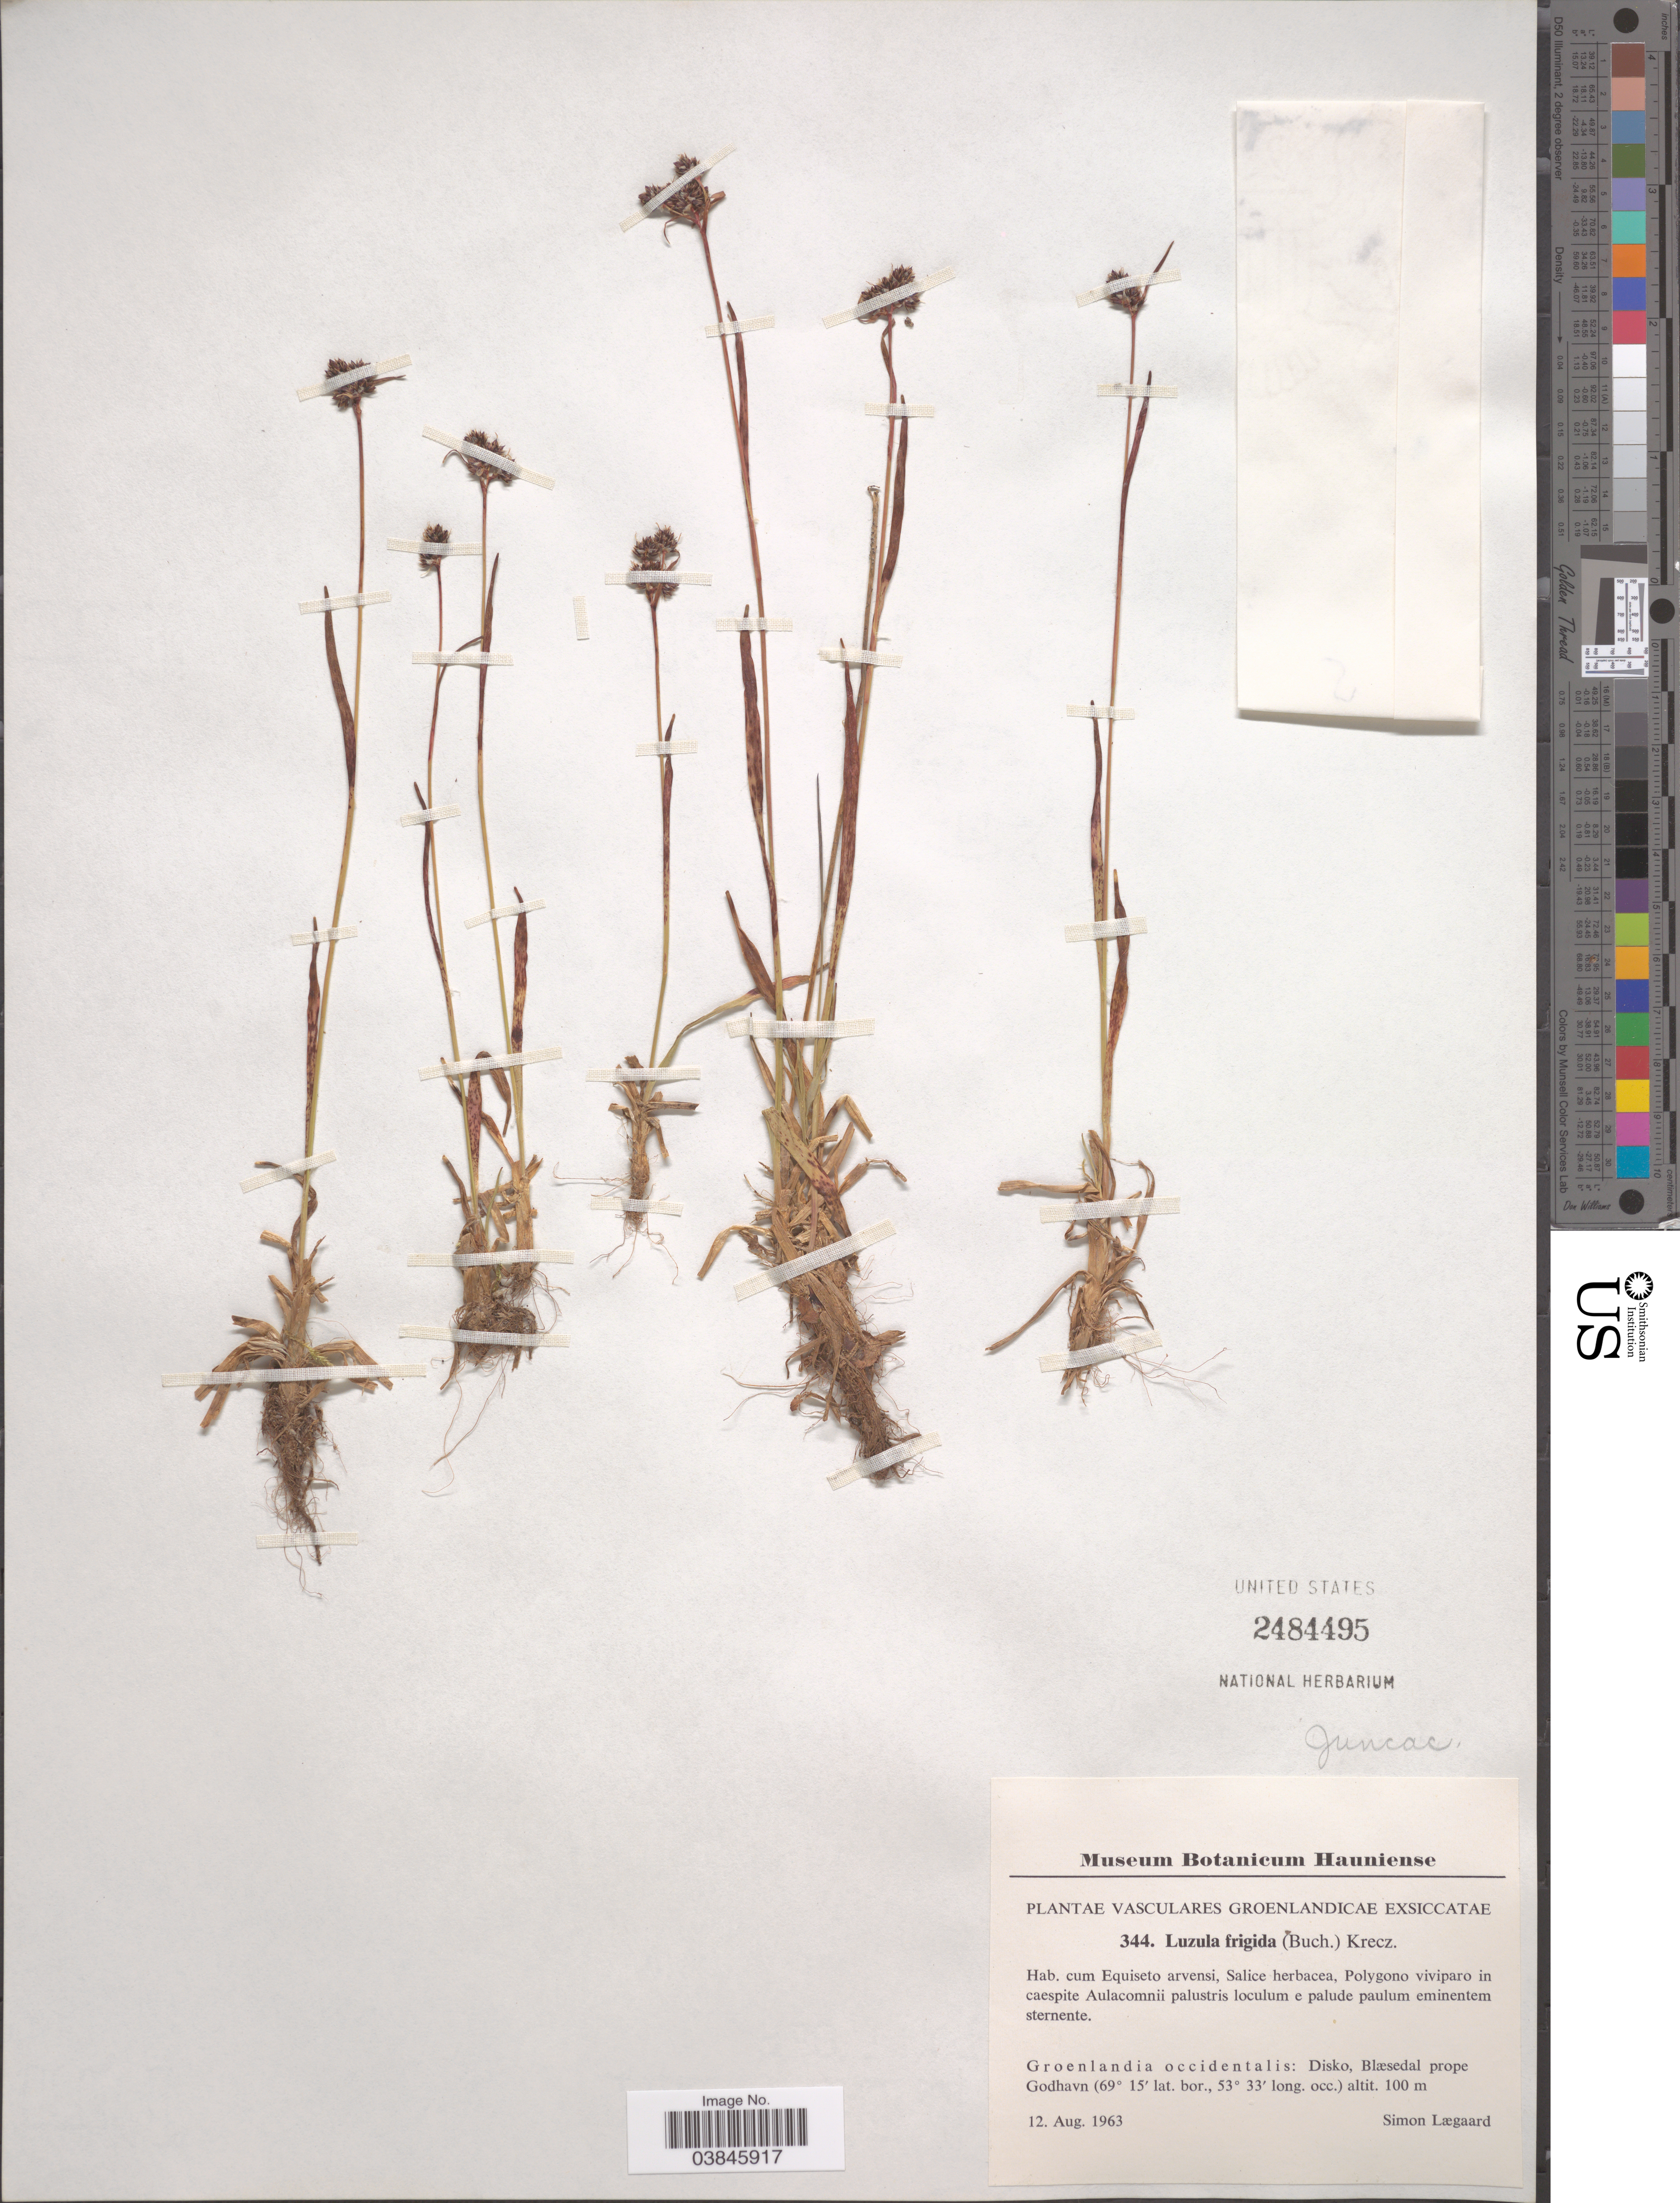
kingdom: Plantae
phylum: Tracheophyta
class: Liliopsida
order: Poales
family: Juncaceae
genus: Luzula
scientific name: Luzula frigida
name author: (Buchenau) Sam.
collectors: S. Lægaard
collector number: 344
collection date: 1963-08-12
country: Greenland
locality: Groenlandia occidentalis: Disko, Blæsedal prope Godhavn.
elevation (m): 100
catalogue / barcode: US 2484495